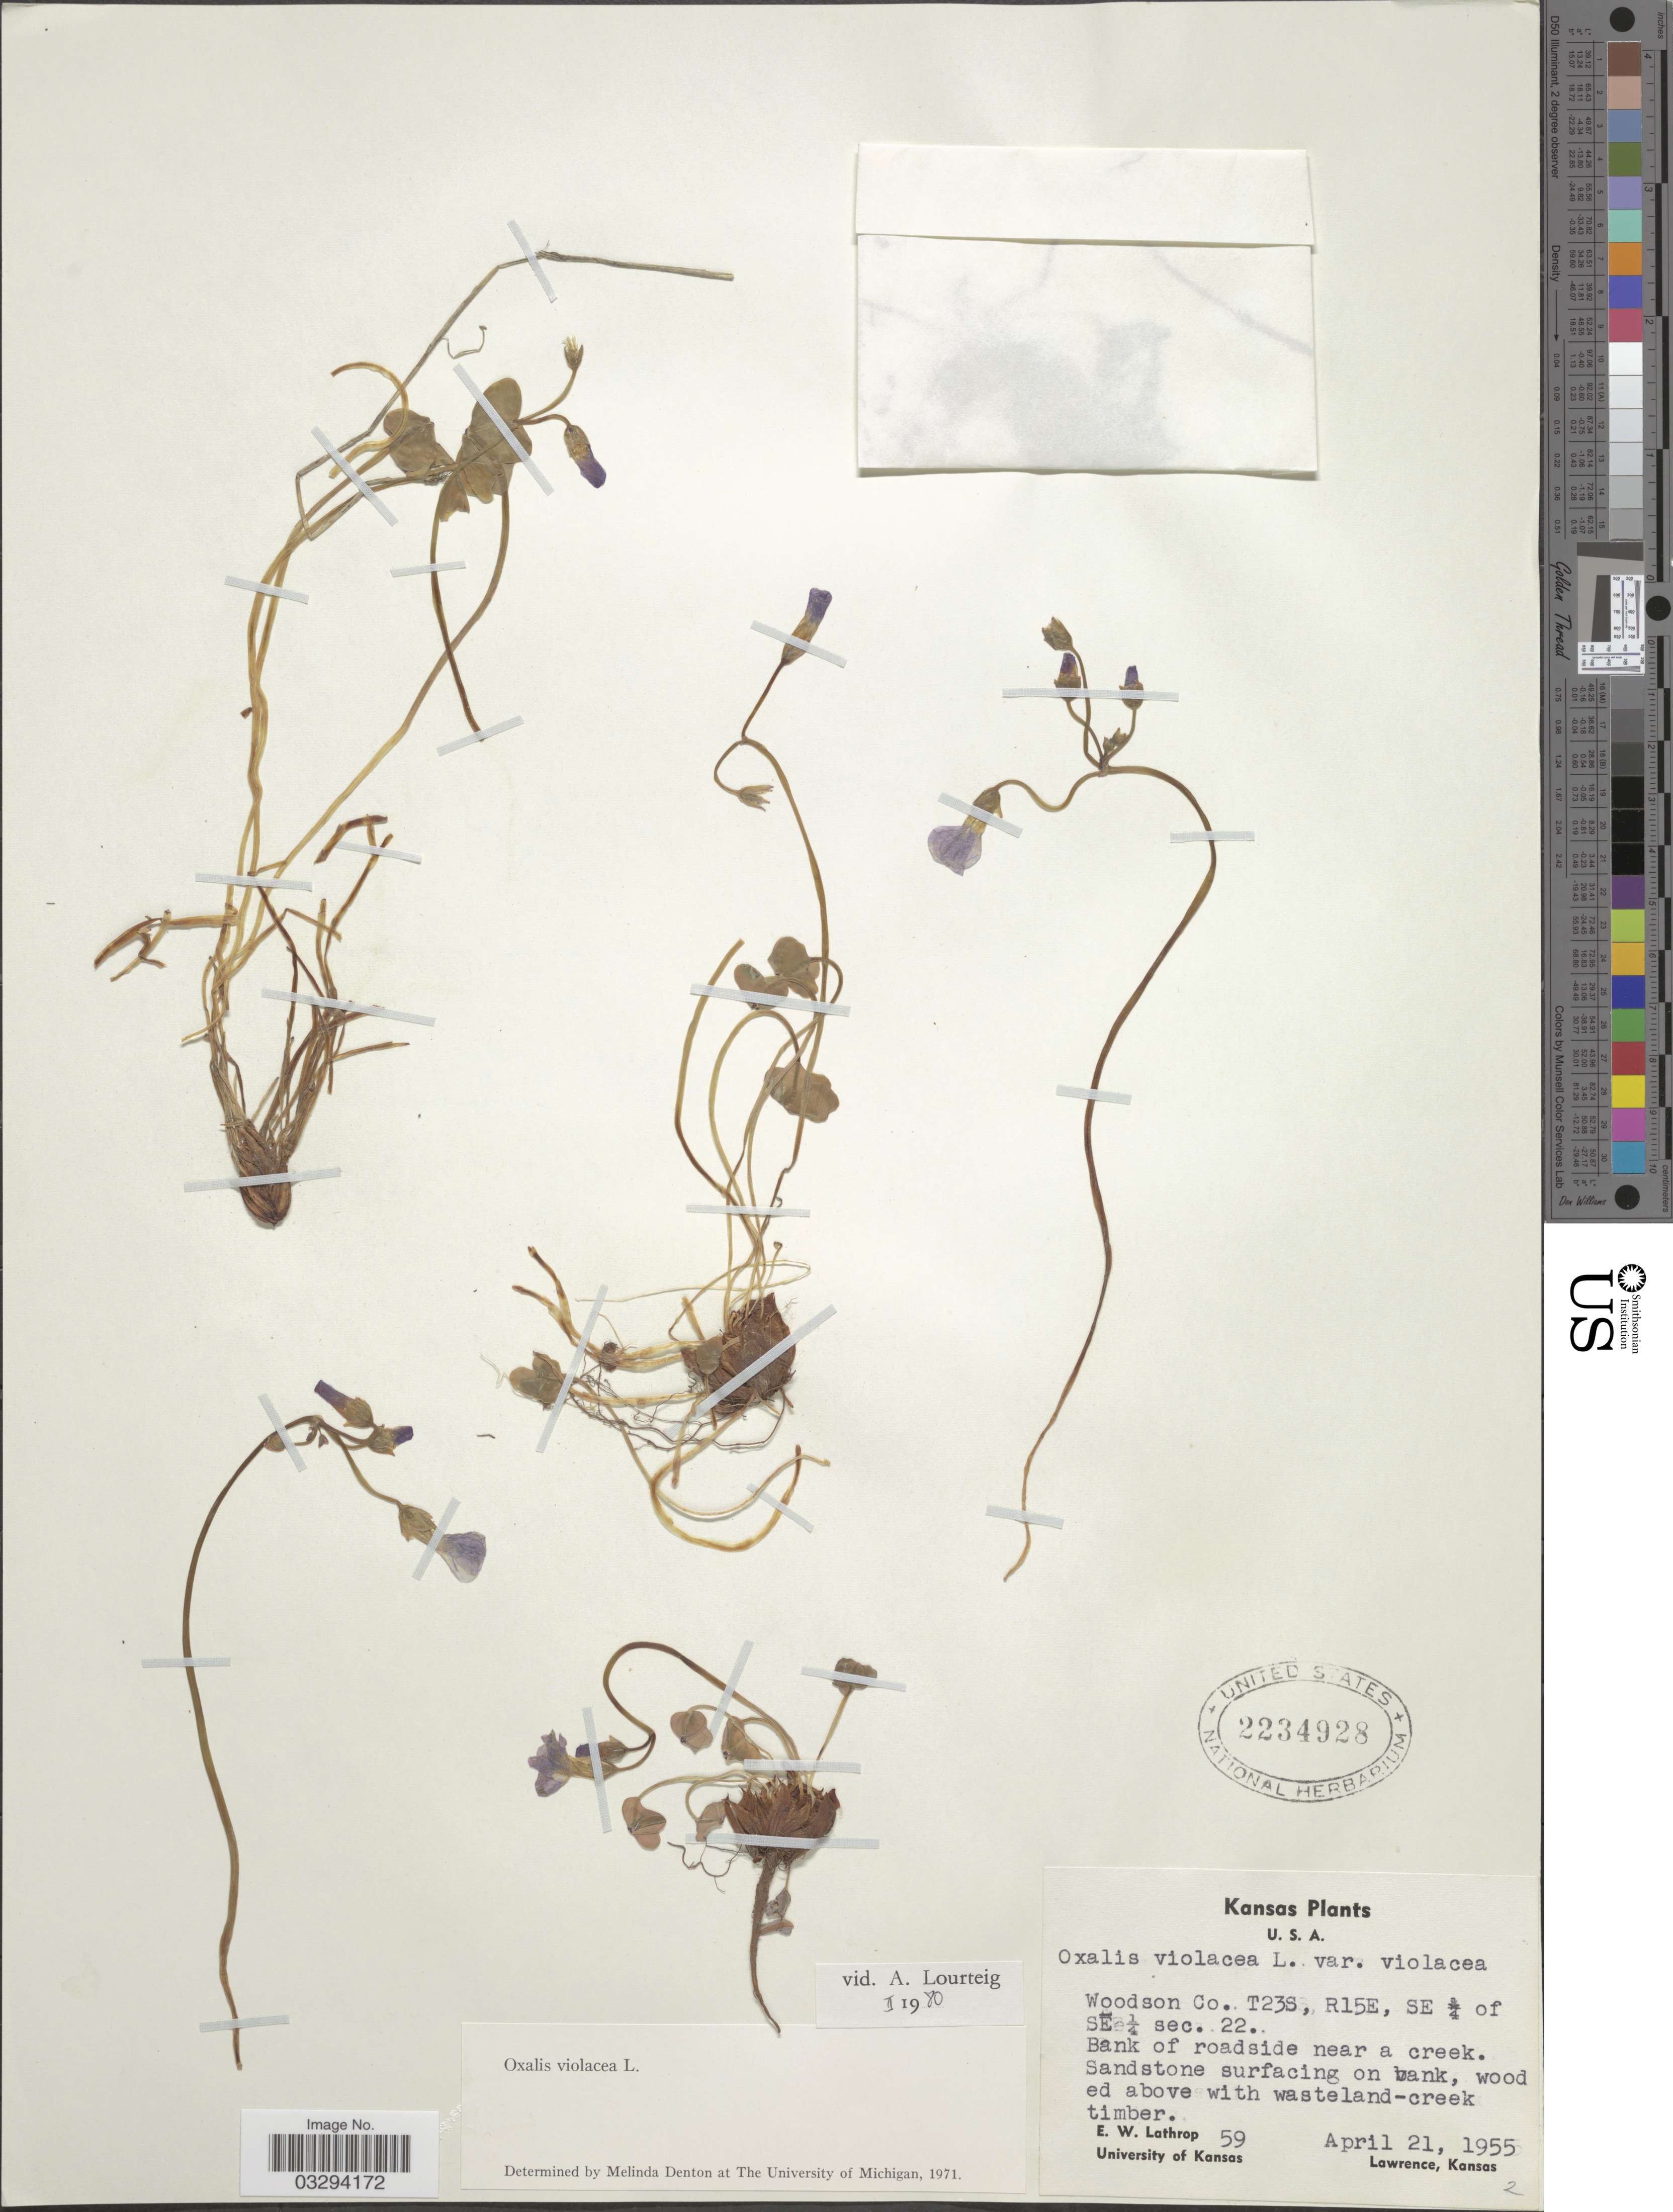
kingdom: Plantae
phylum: Tracheophyta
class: Magnoliopsida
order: Oxalidales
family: Oxalidaceae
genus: Oxalis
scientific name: Oxalis violacea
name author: L.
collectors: E. W. Lathrop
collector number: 59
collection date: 1955-04-21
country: United States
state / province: Kansas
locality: Woodson Co. T23S, R15E, SE ¾ of SE ¼ sec. 22.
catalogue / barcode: US 2234928